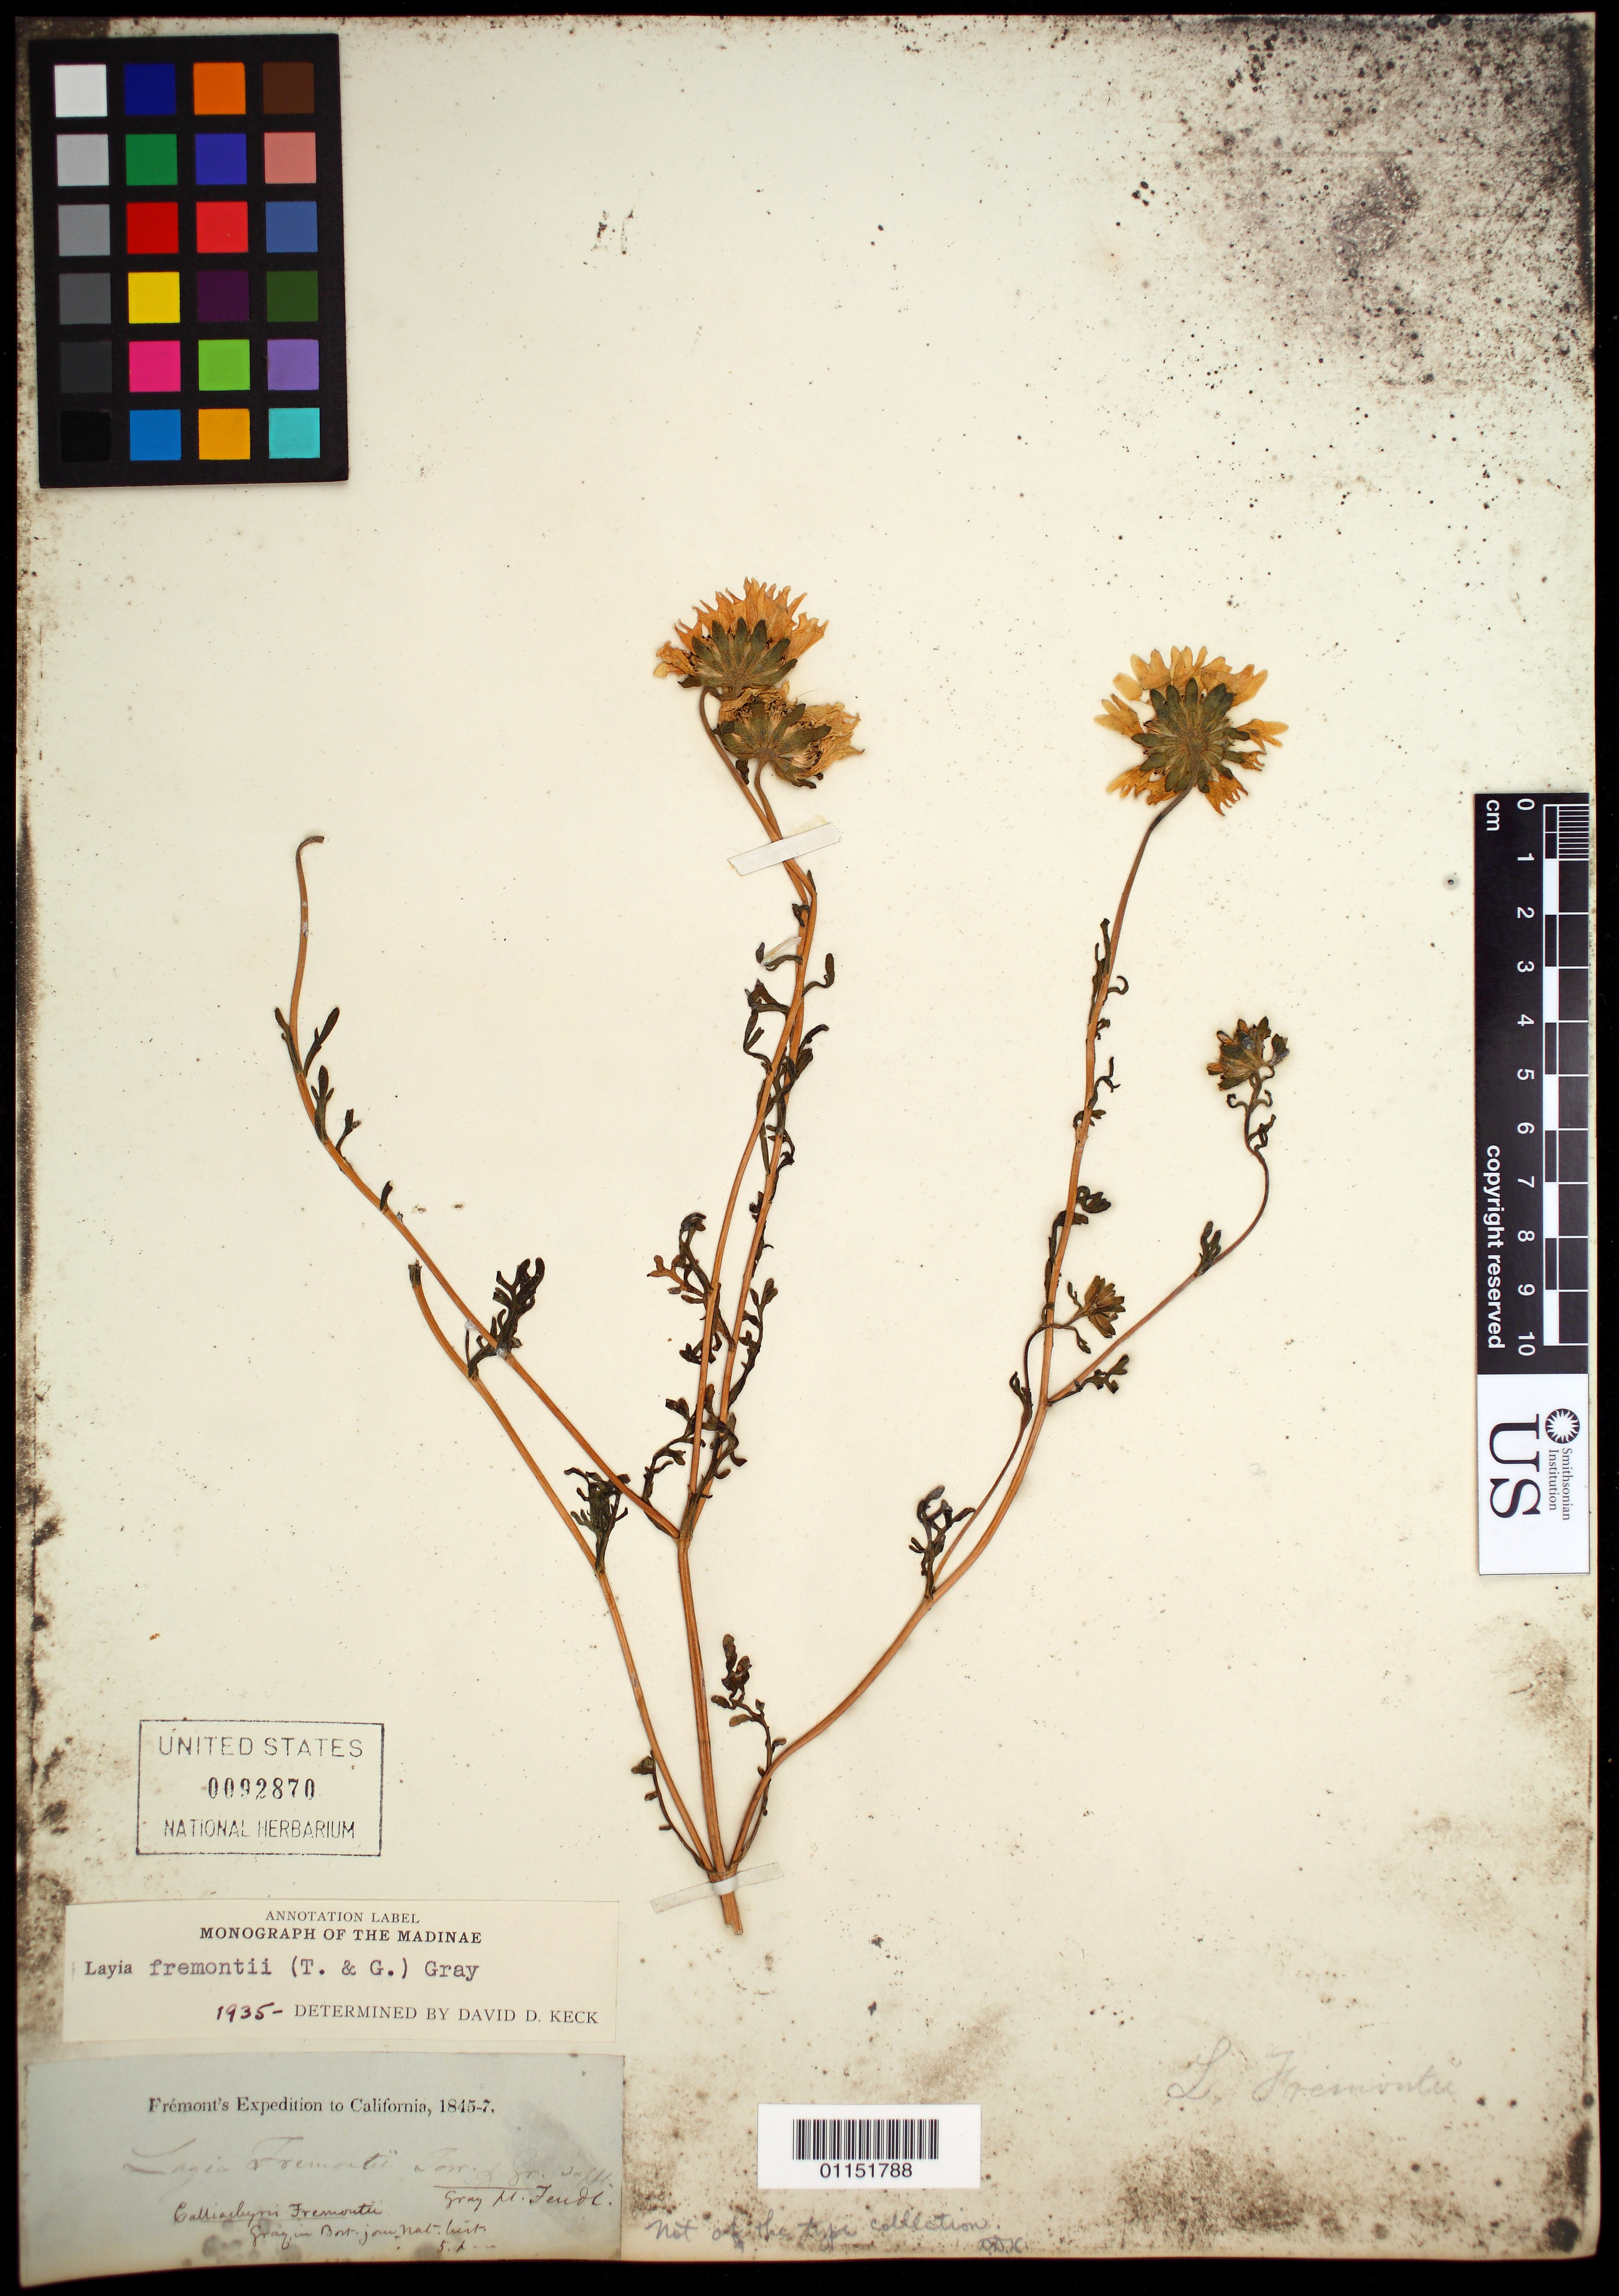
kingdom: Plantae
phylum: Tracheophyta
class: Magnoliopsida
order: Asterales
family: Asteraceae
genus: Layia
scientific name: Layia fremontii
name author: A. Gray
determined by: Keck, David D.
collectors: J. C. Frémont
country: United States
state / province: California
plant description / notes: Possibly a type??? (Annotated as not type collection)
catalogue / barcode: US 92870